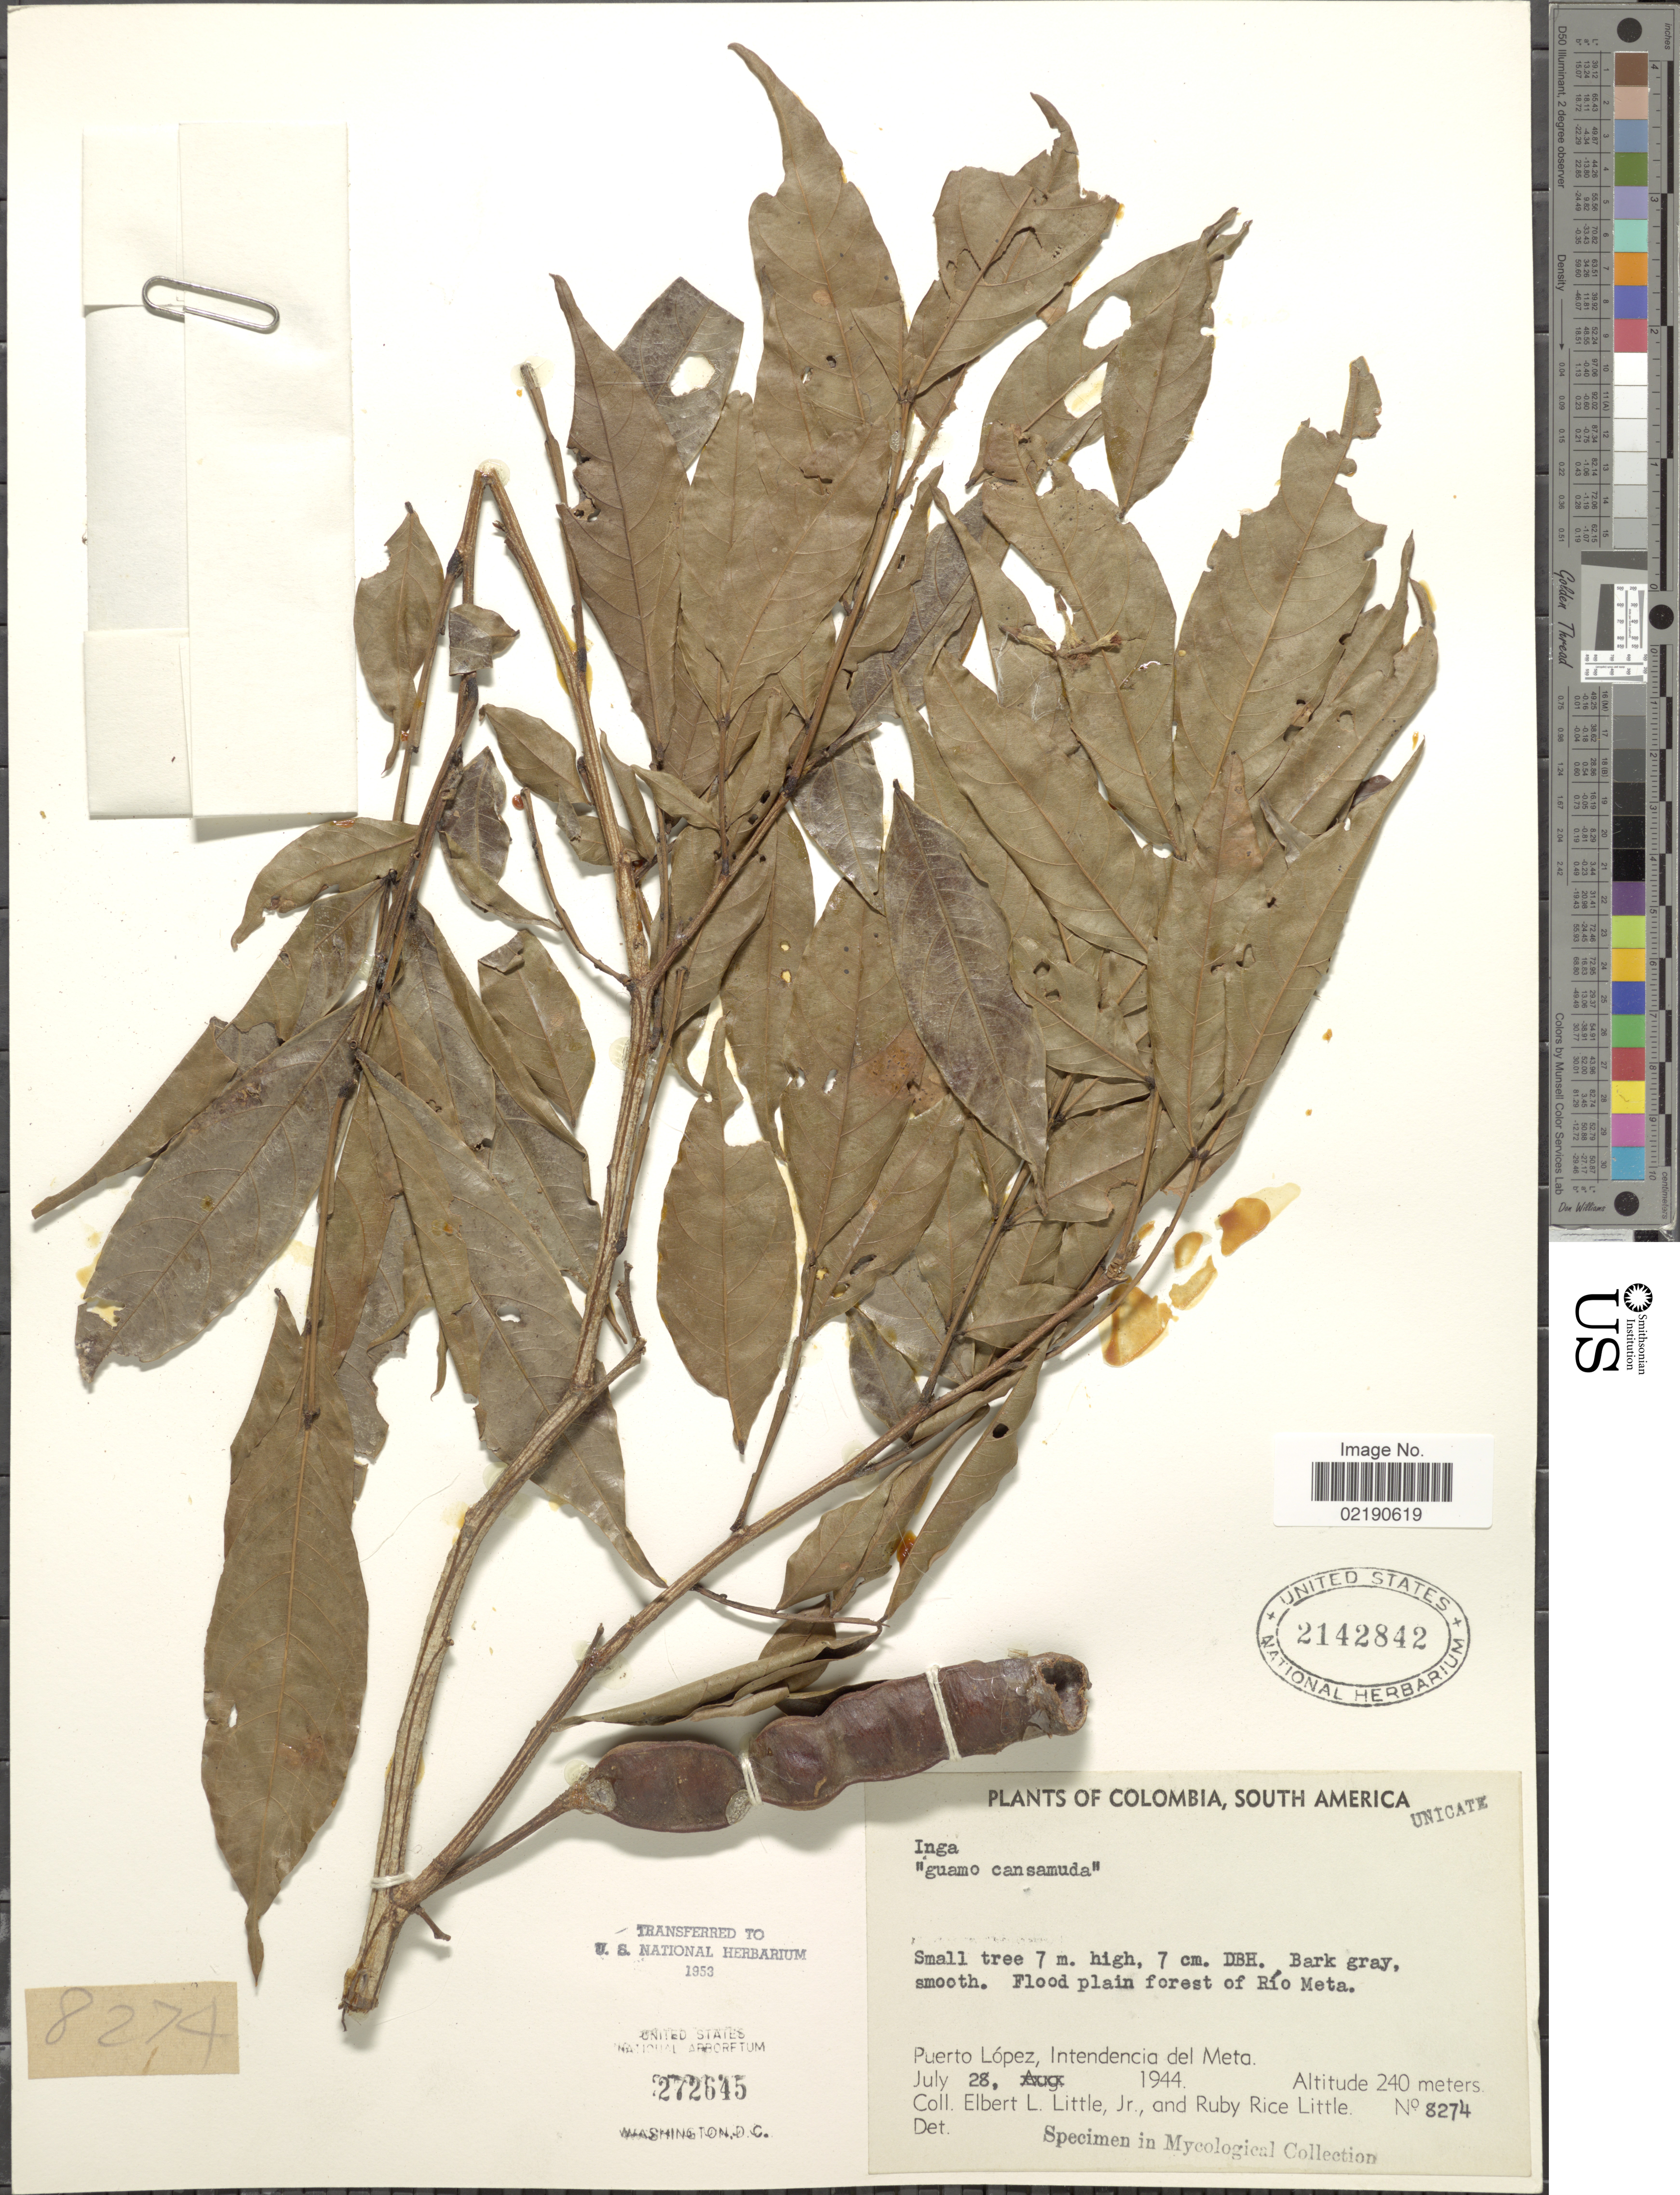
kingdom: Plantae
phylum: Tracheophyta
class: Magnoliopsida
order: Fabales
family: Fabaceae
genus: Inga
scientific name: Inga sp.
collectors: E. L. Little & R. R. Little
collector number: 8274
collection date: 1944-07-28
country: Colombia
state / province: Meta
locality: South America, forest of Rio Meta, Puerto Lopez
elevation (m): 240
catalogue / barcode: US 2142842